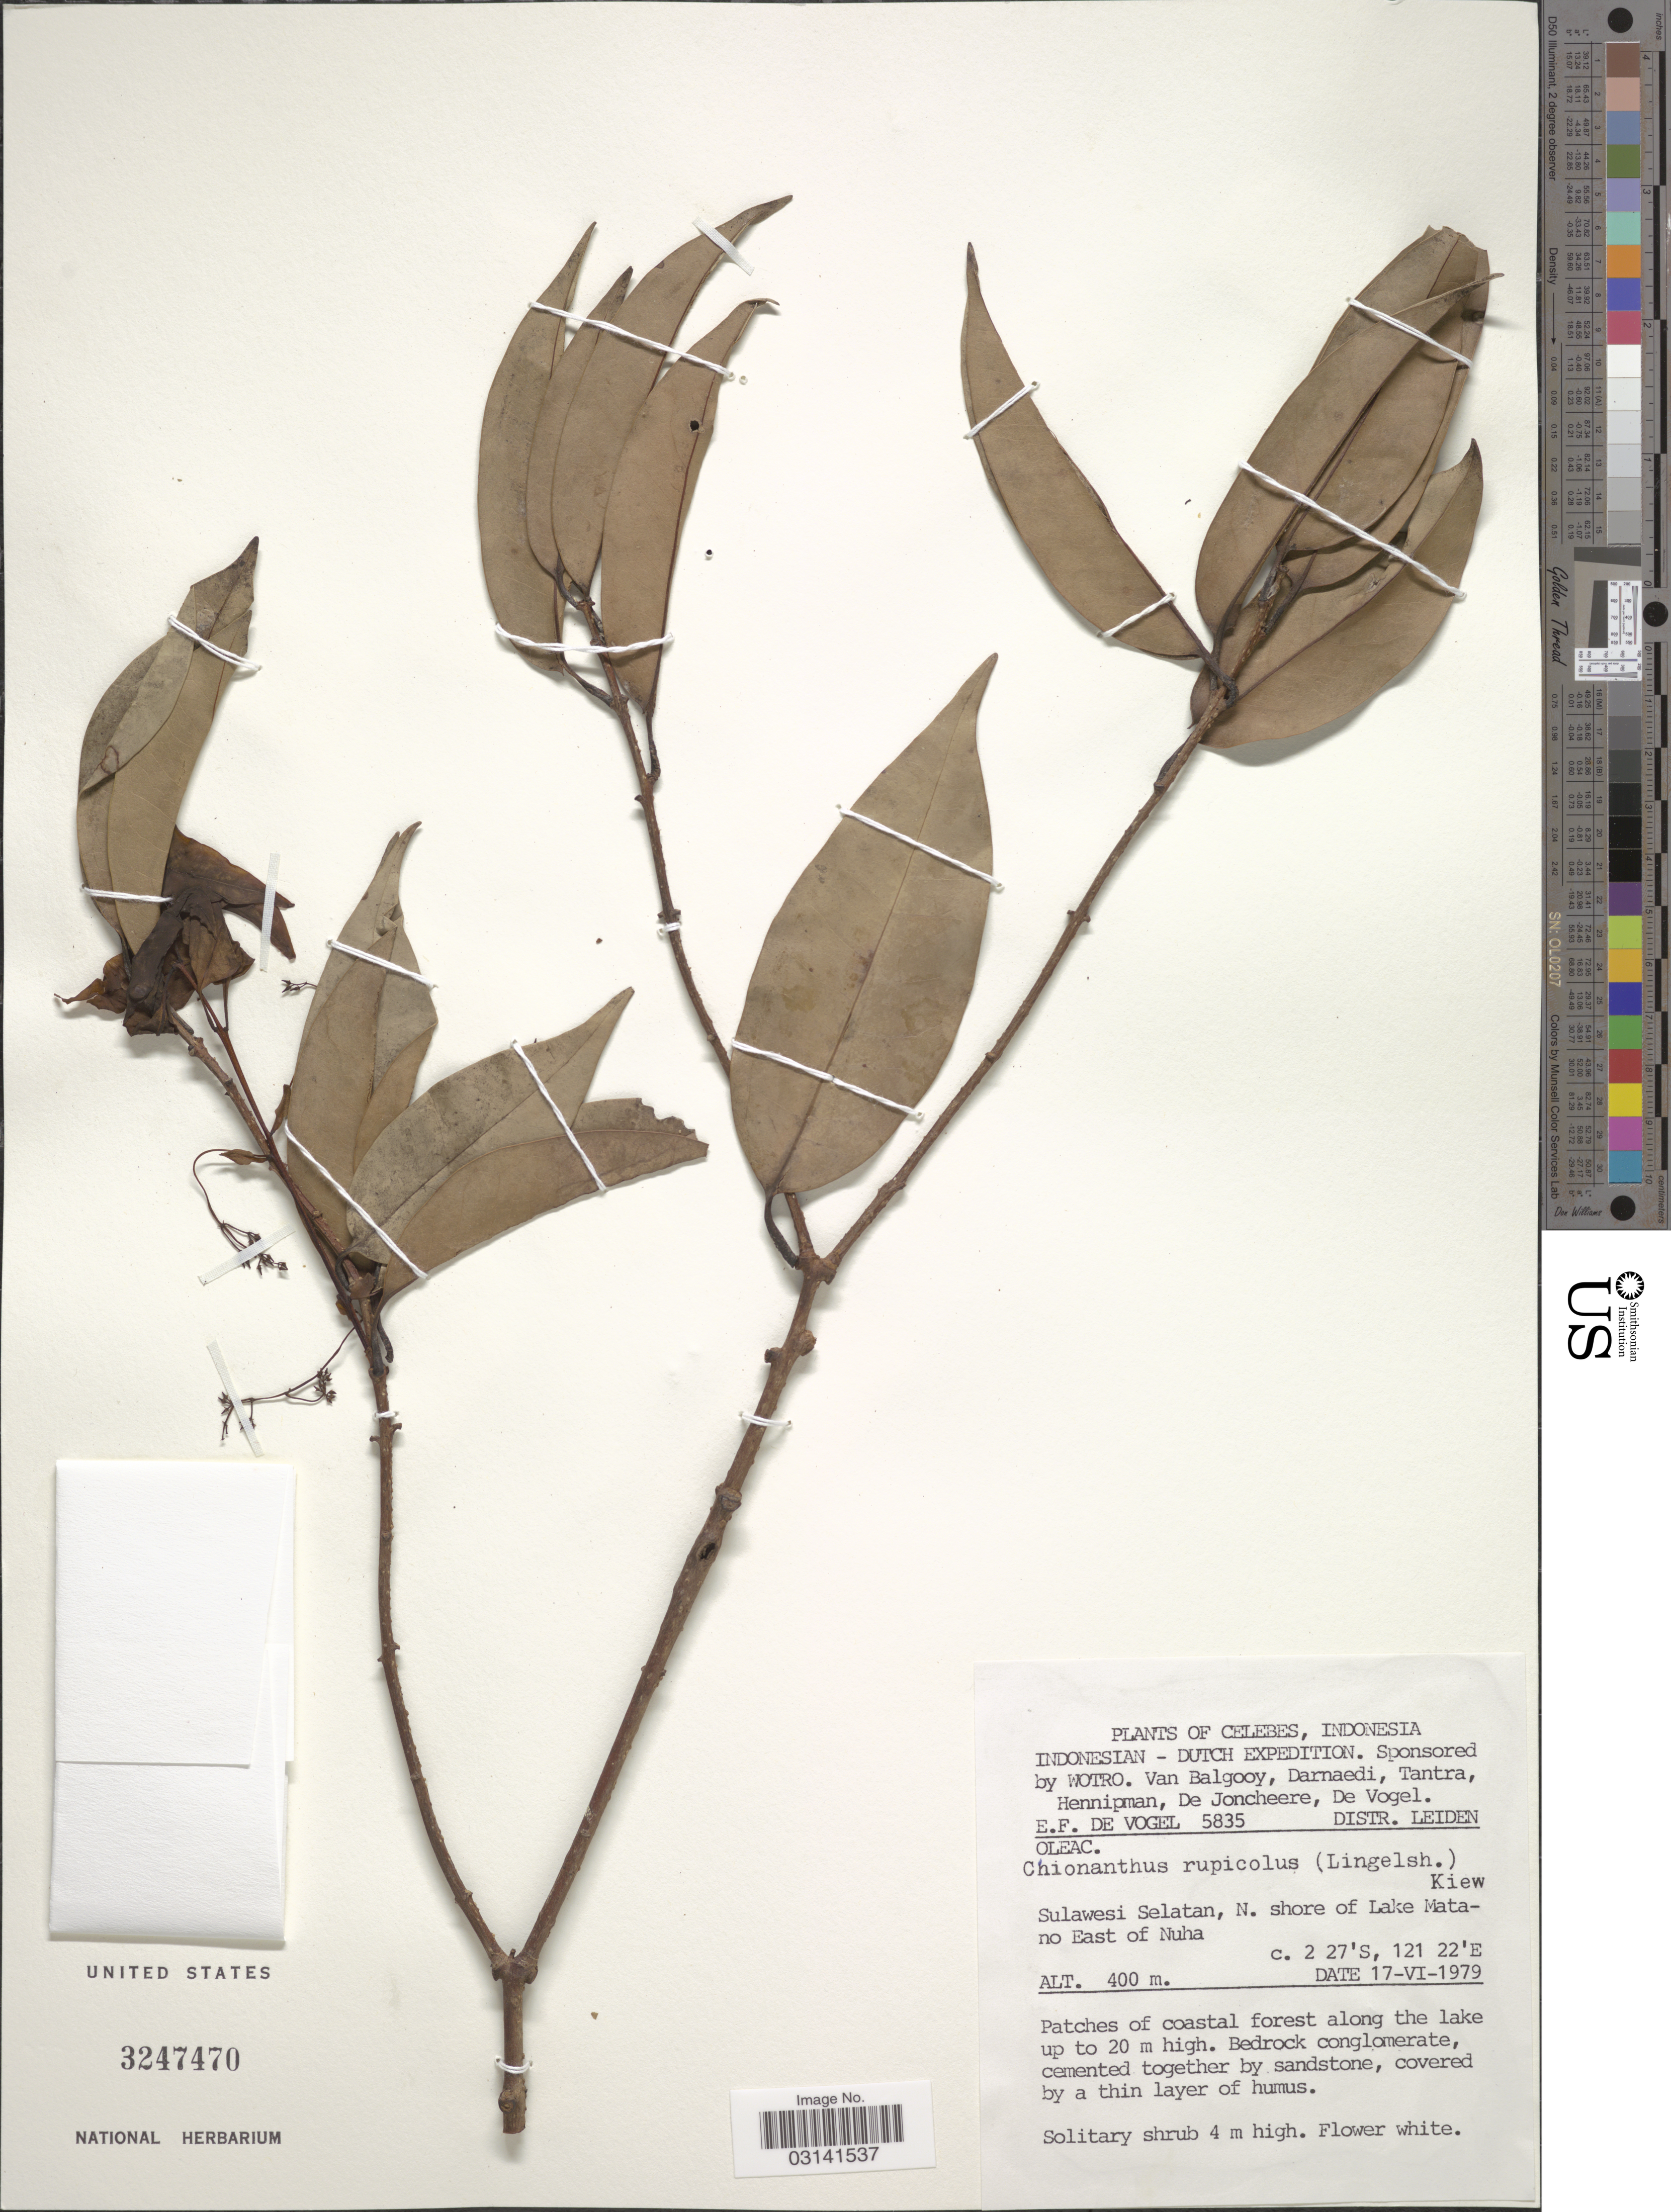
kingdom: Plantae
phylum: Tracheophyta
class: Magnoliopsida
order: Lamiales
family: Oleaceae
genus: Chionanthus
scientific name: Chionanthus rupicolus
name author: (Lingelsh.) Kiew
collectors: E. F. de Vogel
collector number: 5835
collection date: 1979-06-17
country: Indonesia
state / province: Sulawesi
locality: Distr. Leiden. Celebes. Sulawesi Selatan, N. shore of lake matano East of Nuha.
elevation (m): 400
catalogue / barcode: US 3247470